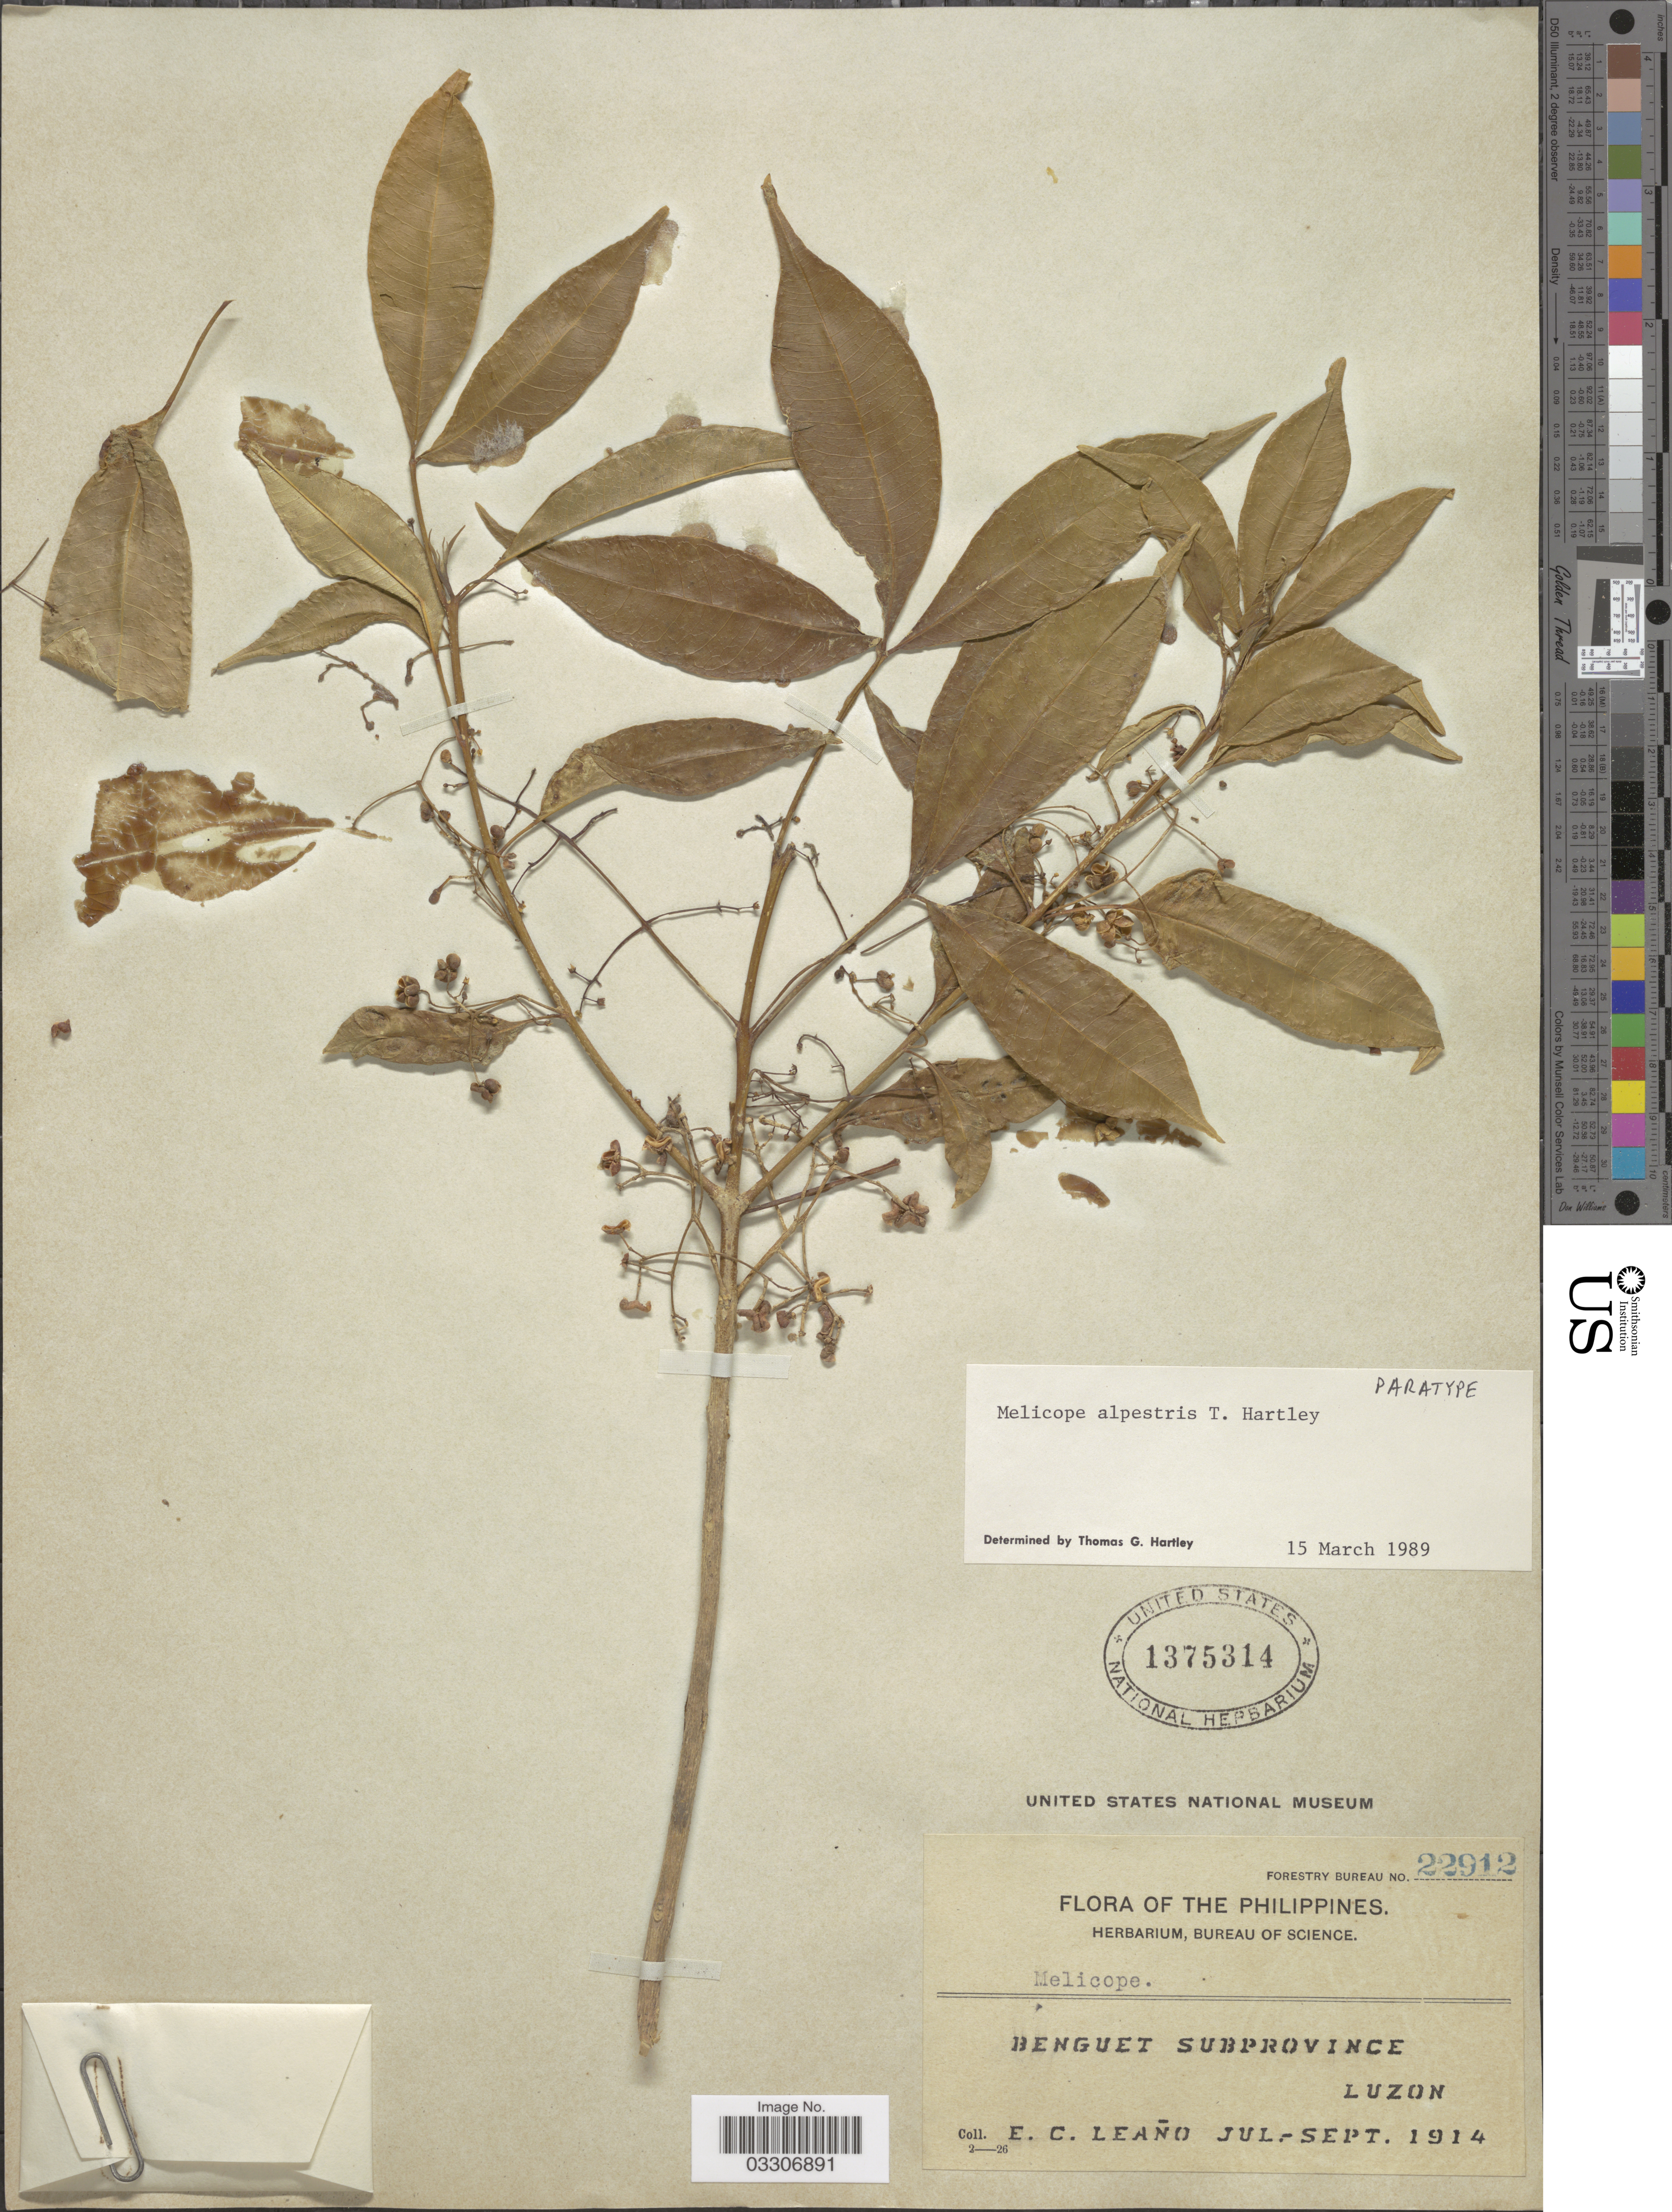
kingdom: Plantae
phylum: Tracheophyta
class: Magnoliopsida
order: Sapindales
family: Rutaceae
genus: Melicope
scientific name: Melicope alpestris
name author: T.G. Hartley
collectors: E. Leano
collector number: Forestry Bureau 22912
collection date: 1914-07/1914-09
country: Philippines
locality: Benguet Subprovince, Luzon.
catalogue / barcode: US 1375314